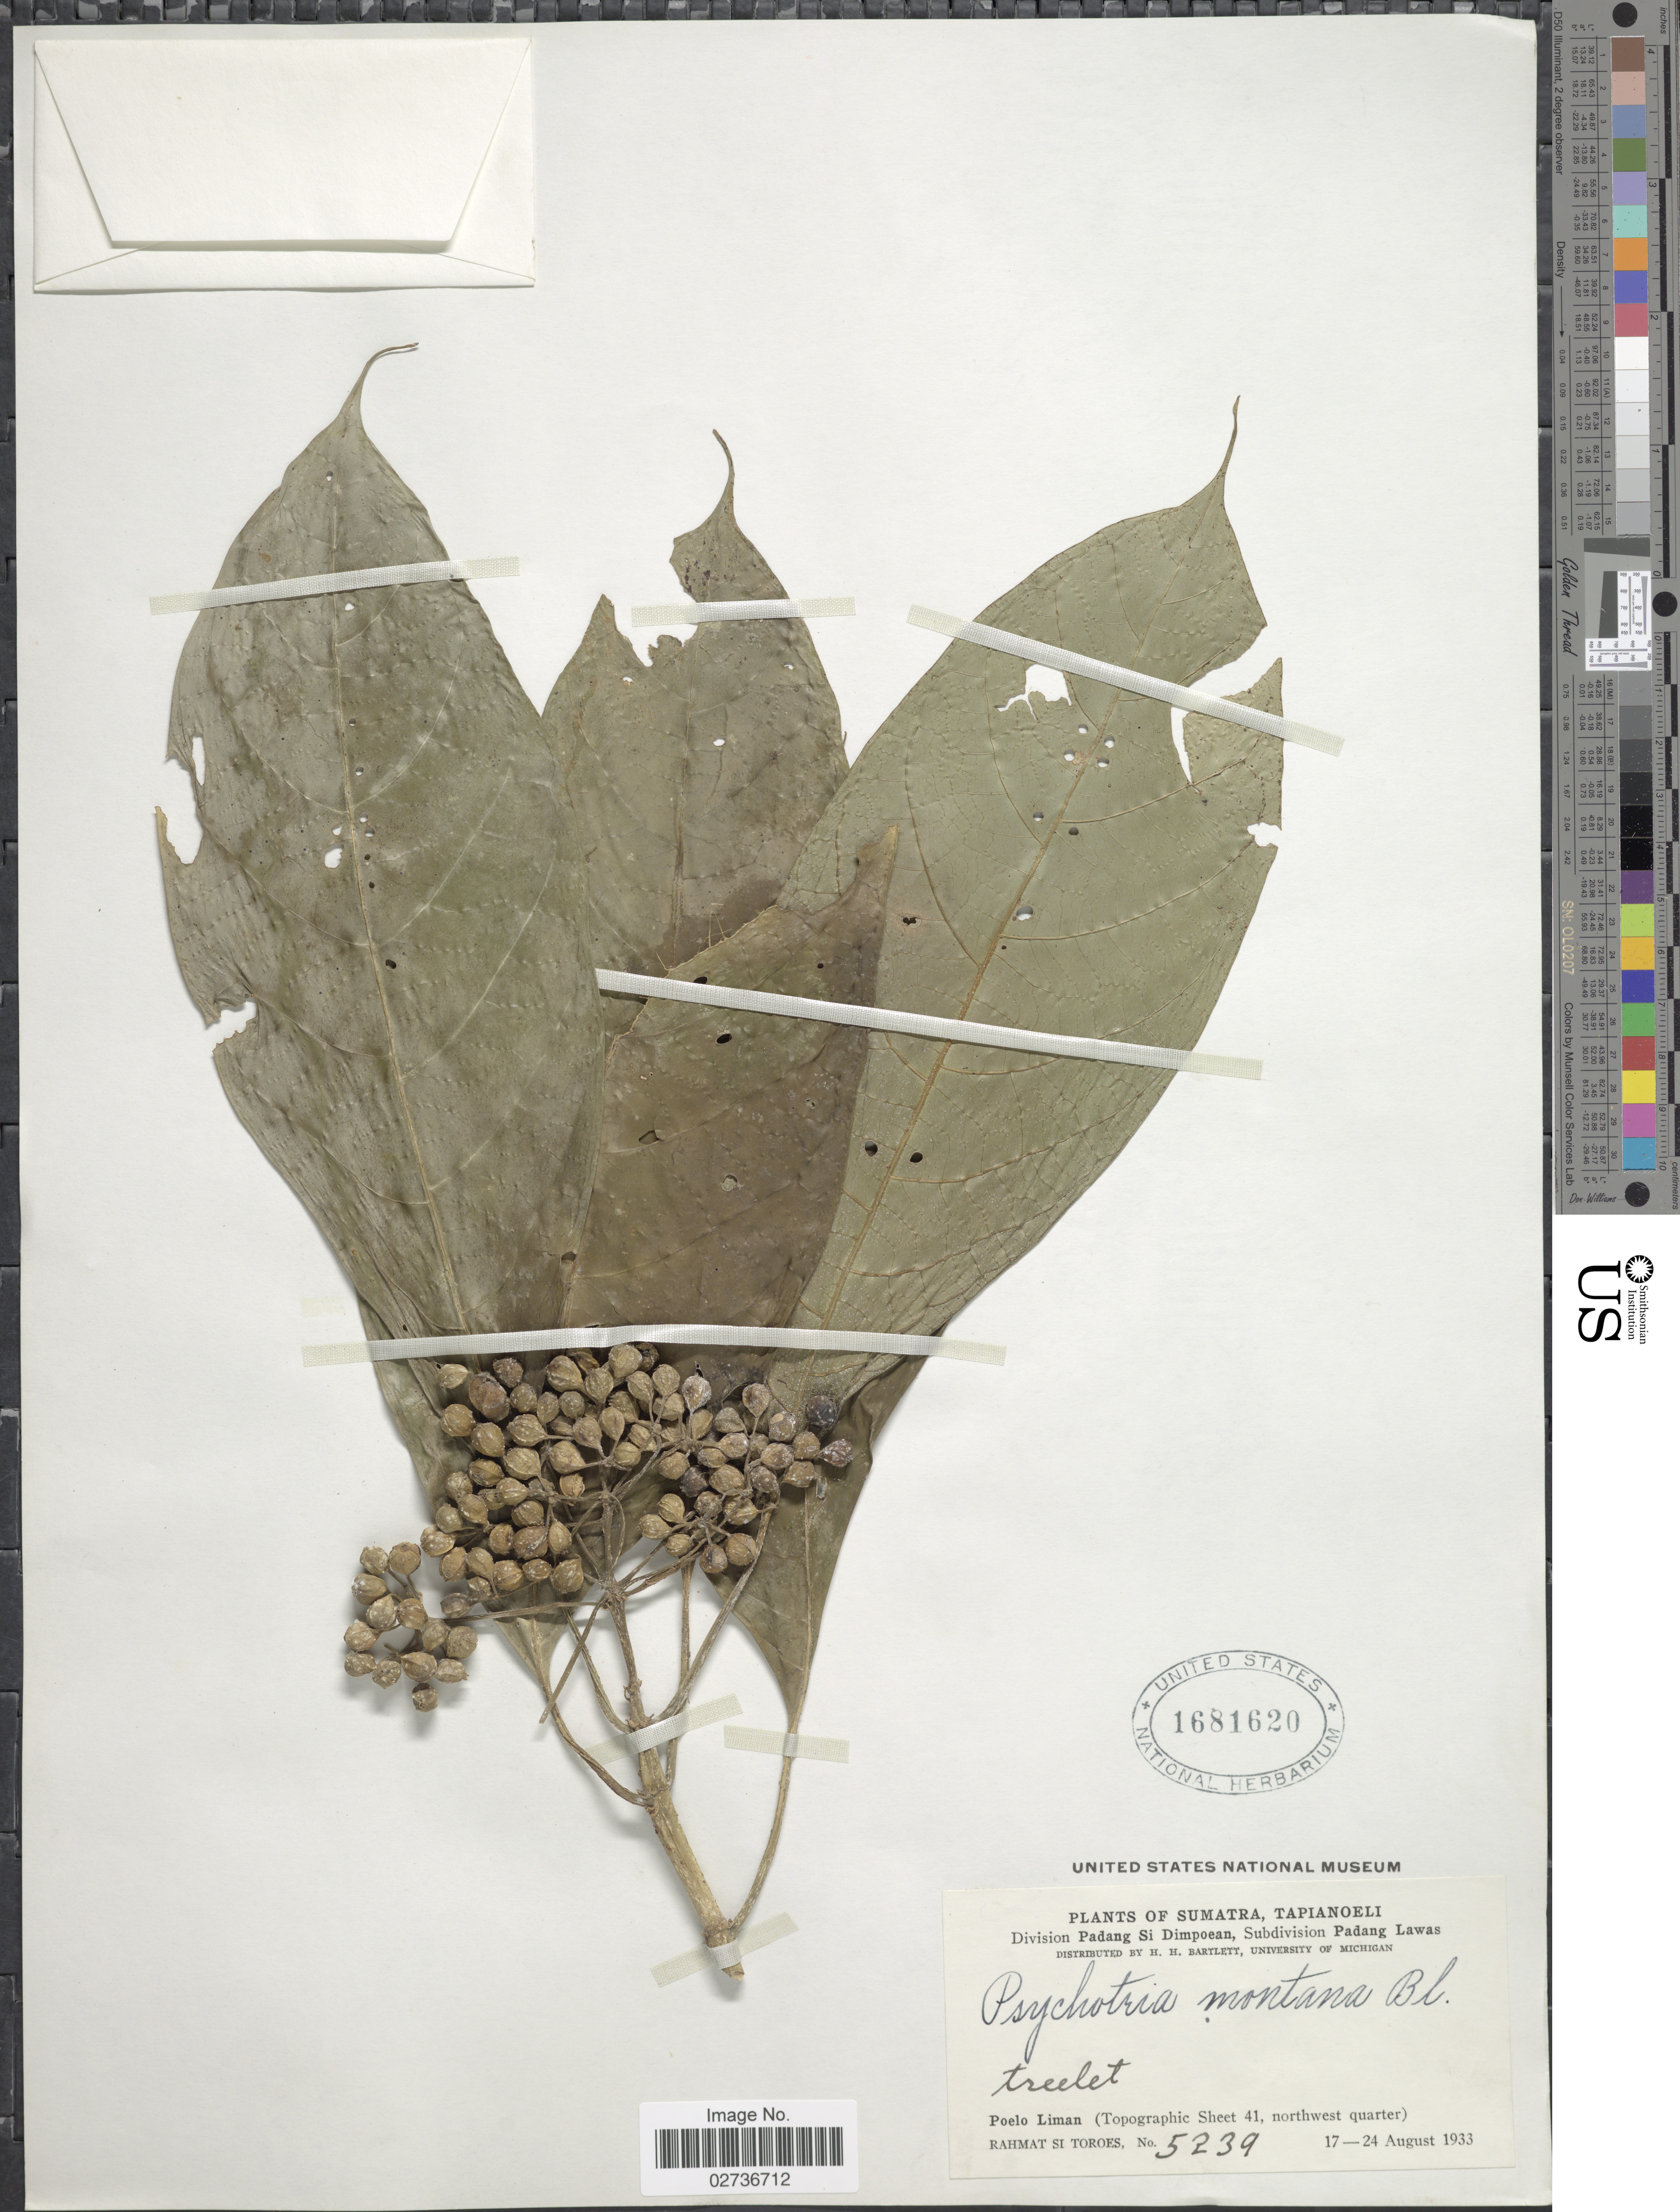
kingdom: Plantae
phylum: Tracheophyta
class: Magnoliopsida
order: Gentianales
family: Rubiaceae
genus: Psychotria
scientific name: Psychotria montana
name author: Blume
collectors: Rahmat Si Boeea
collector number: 5239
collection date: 1933-08-17/1933-08-24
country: Indonesia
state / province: Sumatra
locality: Sumatra, Tapianoeli, Padang Si Dimpoean, Padang Lawas, Poelo Liman (Topographic Sheet 41, northwest quarter)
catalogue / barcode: US 1681620